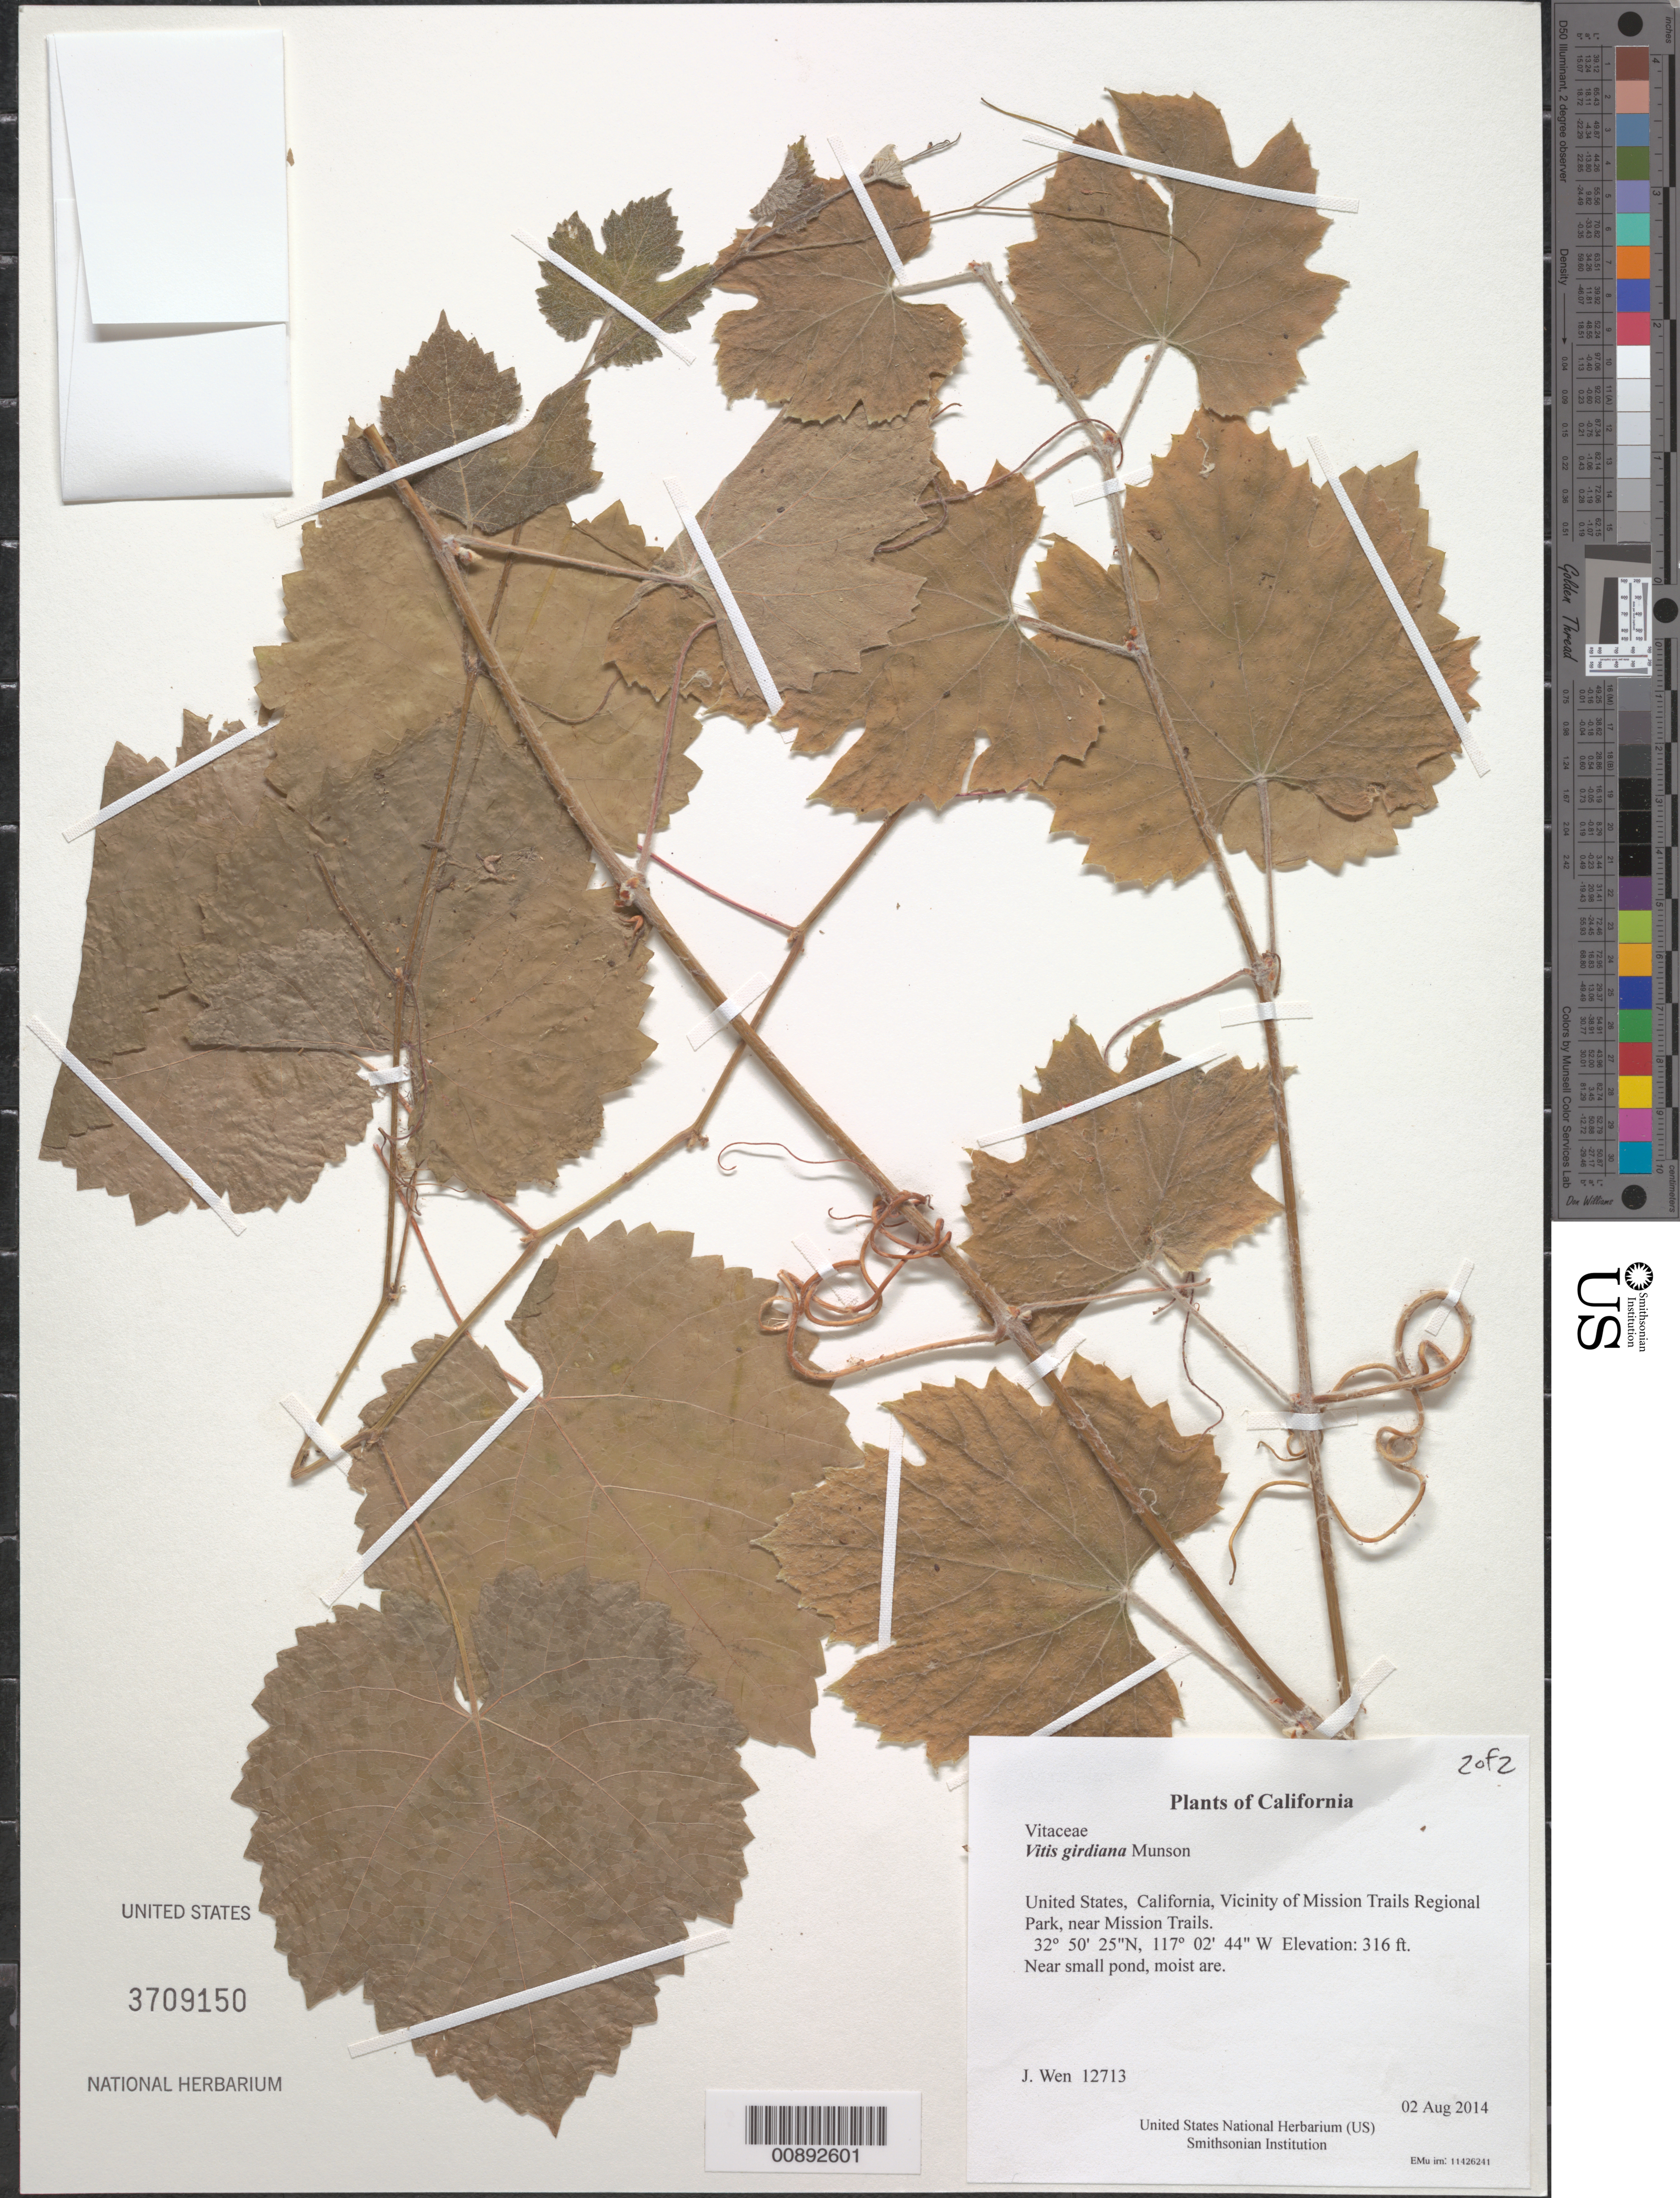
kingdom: Plantae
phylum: Tracheophyta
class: Magnoliopsida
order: Vitales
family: Vitaceae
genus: Vitis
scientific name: Vitis girdiana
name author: Munson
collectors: J. Wen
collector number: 12713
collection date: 2014-08-02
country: United States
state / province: California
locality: Vicinity of Mission Trails Regional Park, near Mission Trails.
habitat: Near small pond, moist area.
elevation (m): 96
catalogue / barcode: US 3709150